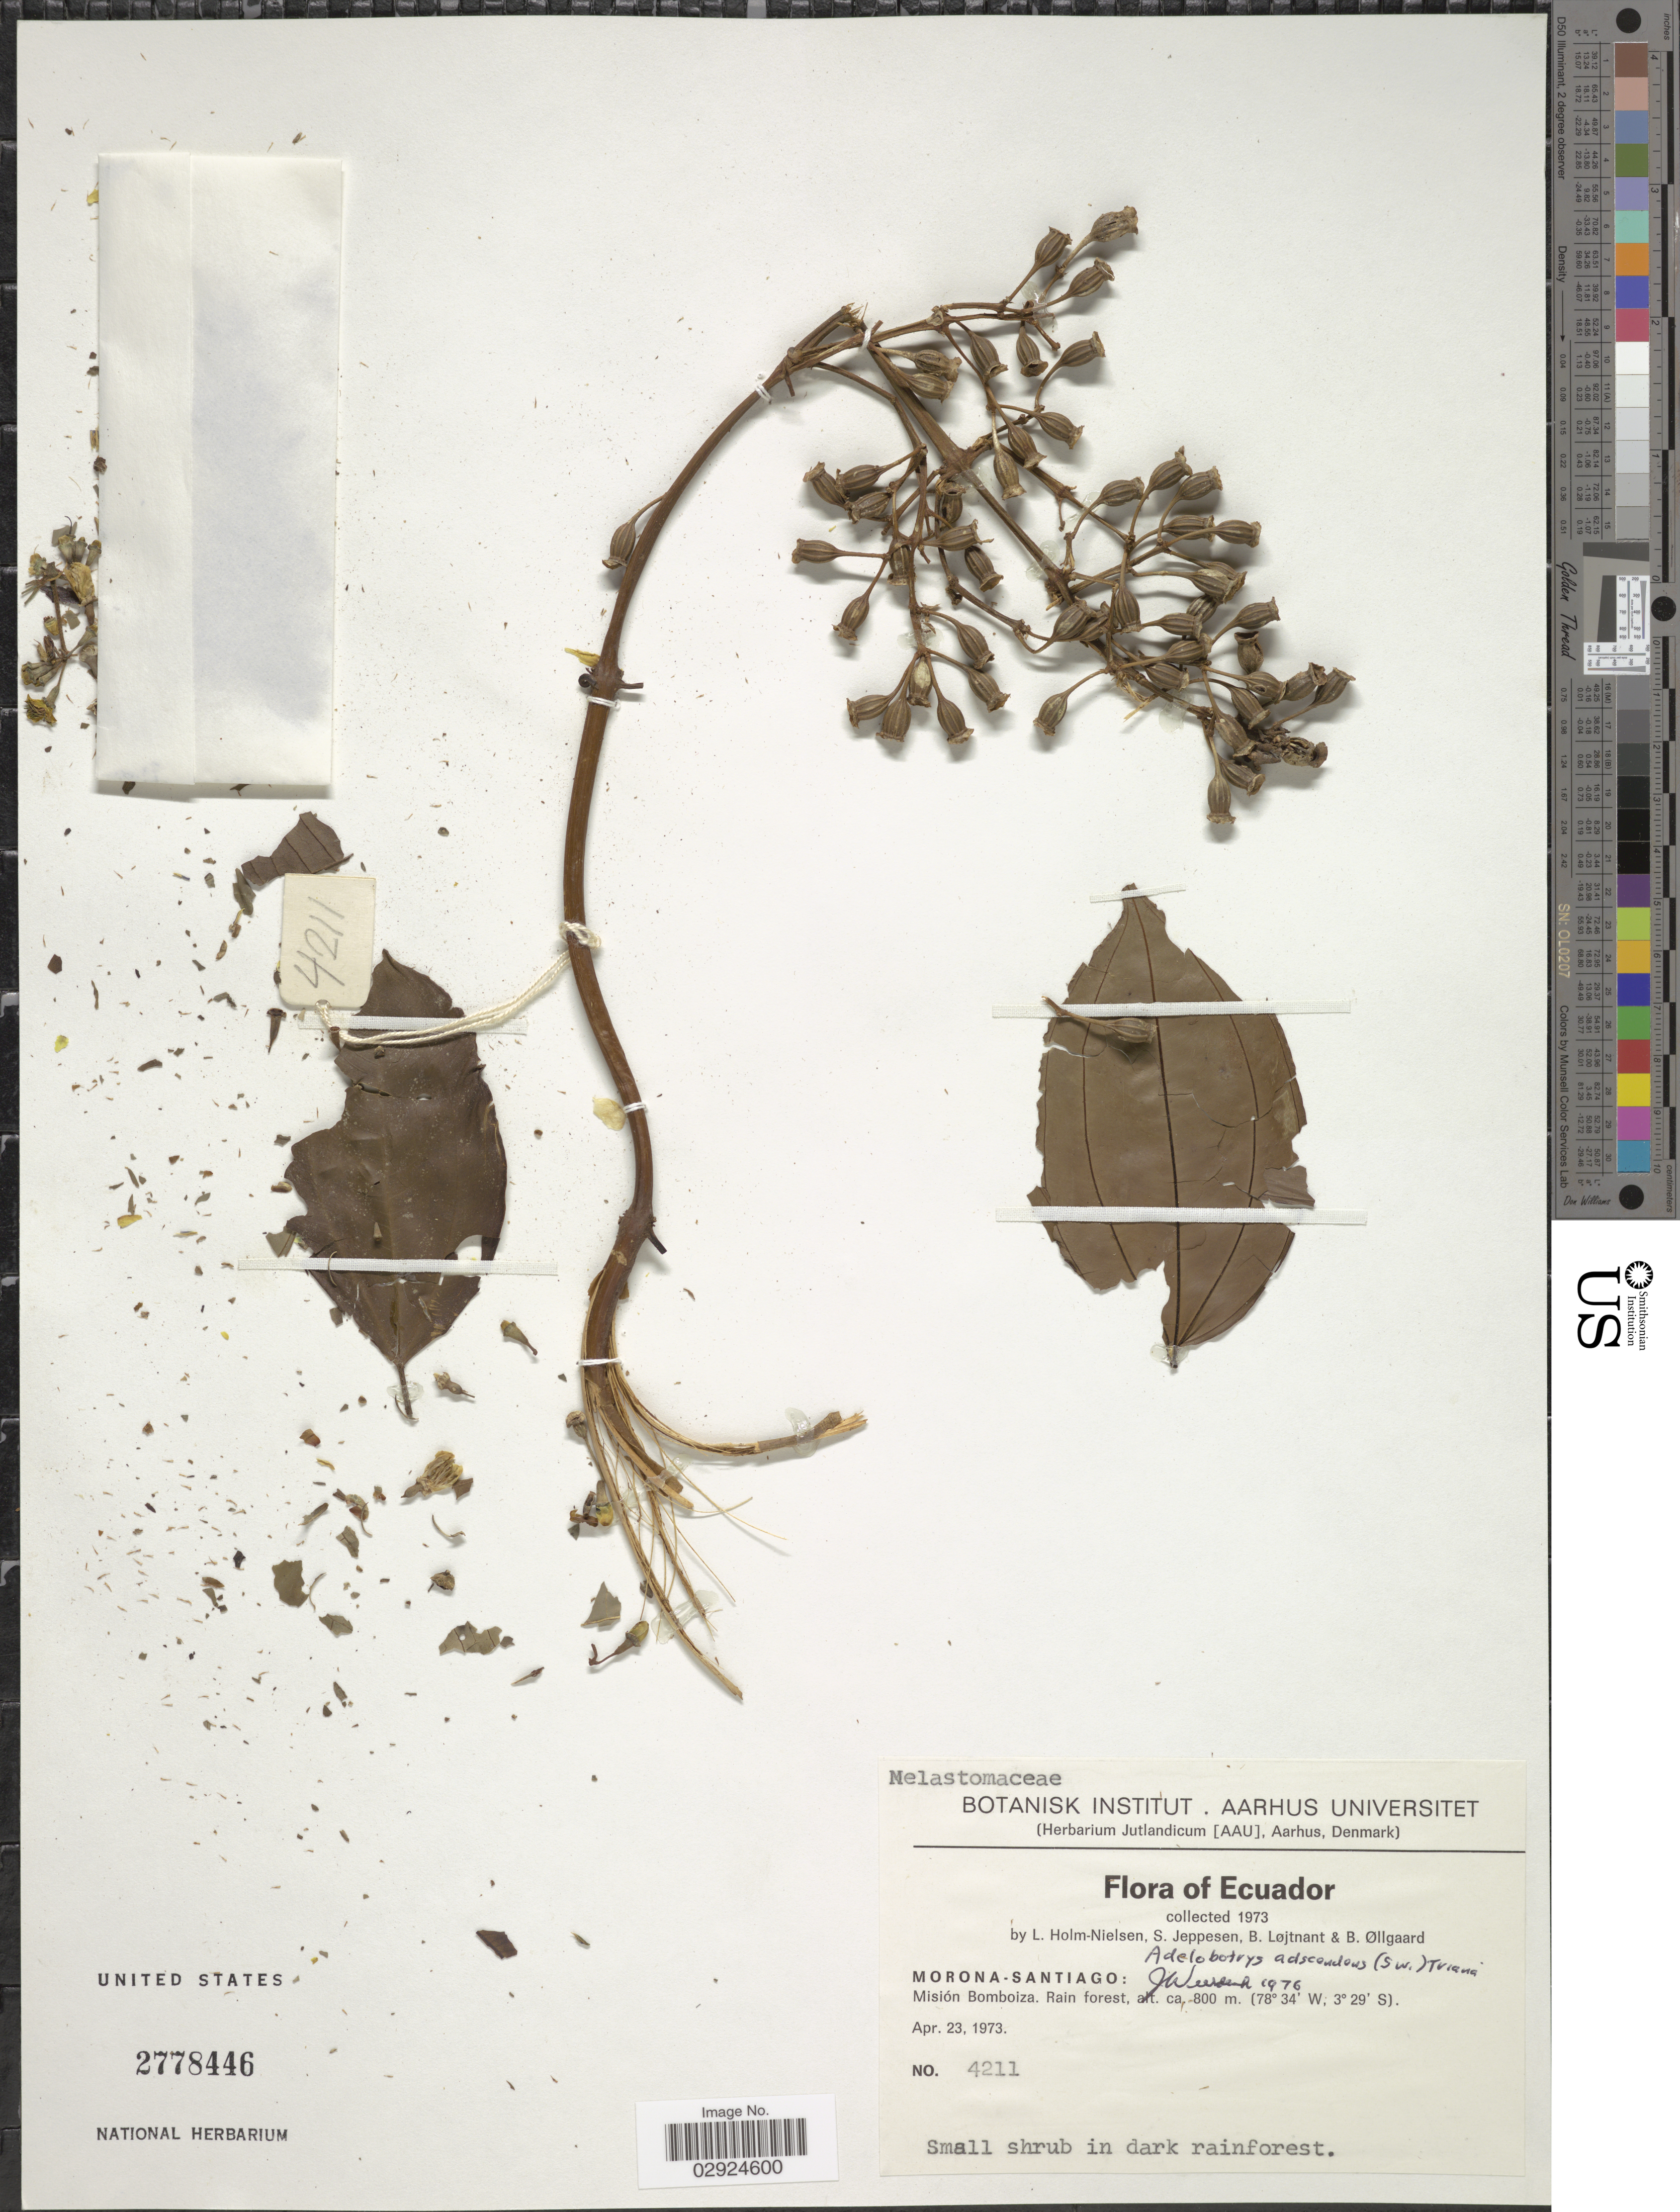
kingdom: Plantae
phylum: Tracheophyta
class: Magnoliopsida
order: Myrtales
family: Melastomataceae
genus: Adelobotrys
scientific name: Adelobotrys adscendens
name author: (Sw.) Triana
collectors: L. Holm-Nielsen, S. Jeppesen, B. Löjtnant & B. Øllgaard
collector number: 4211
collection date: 1973-04-23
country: Ecuador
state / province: Morona-Santiago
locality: Morona-Santiago: Misión Bomboiza.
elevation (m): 800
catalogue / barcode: US 2778446